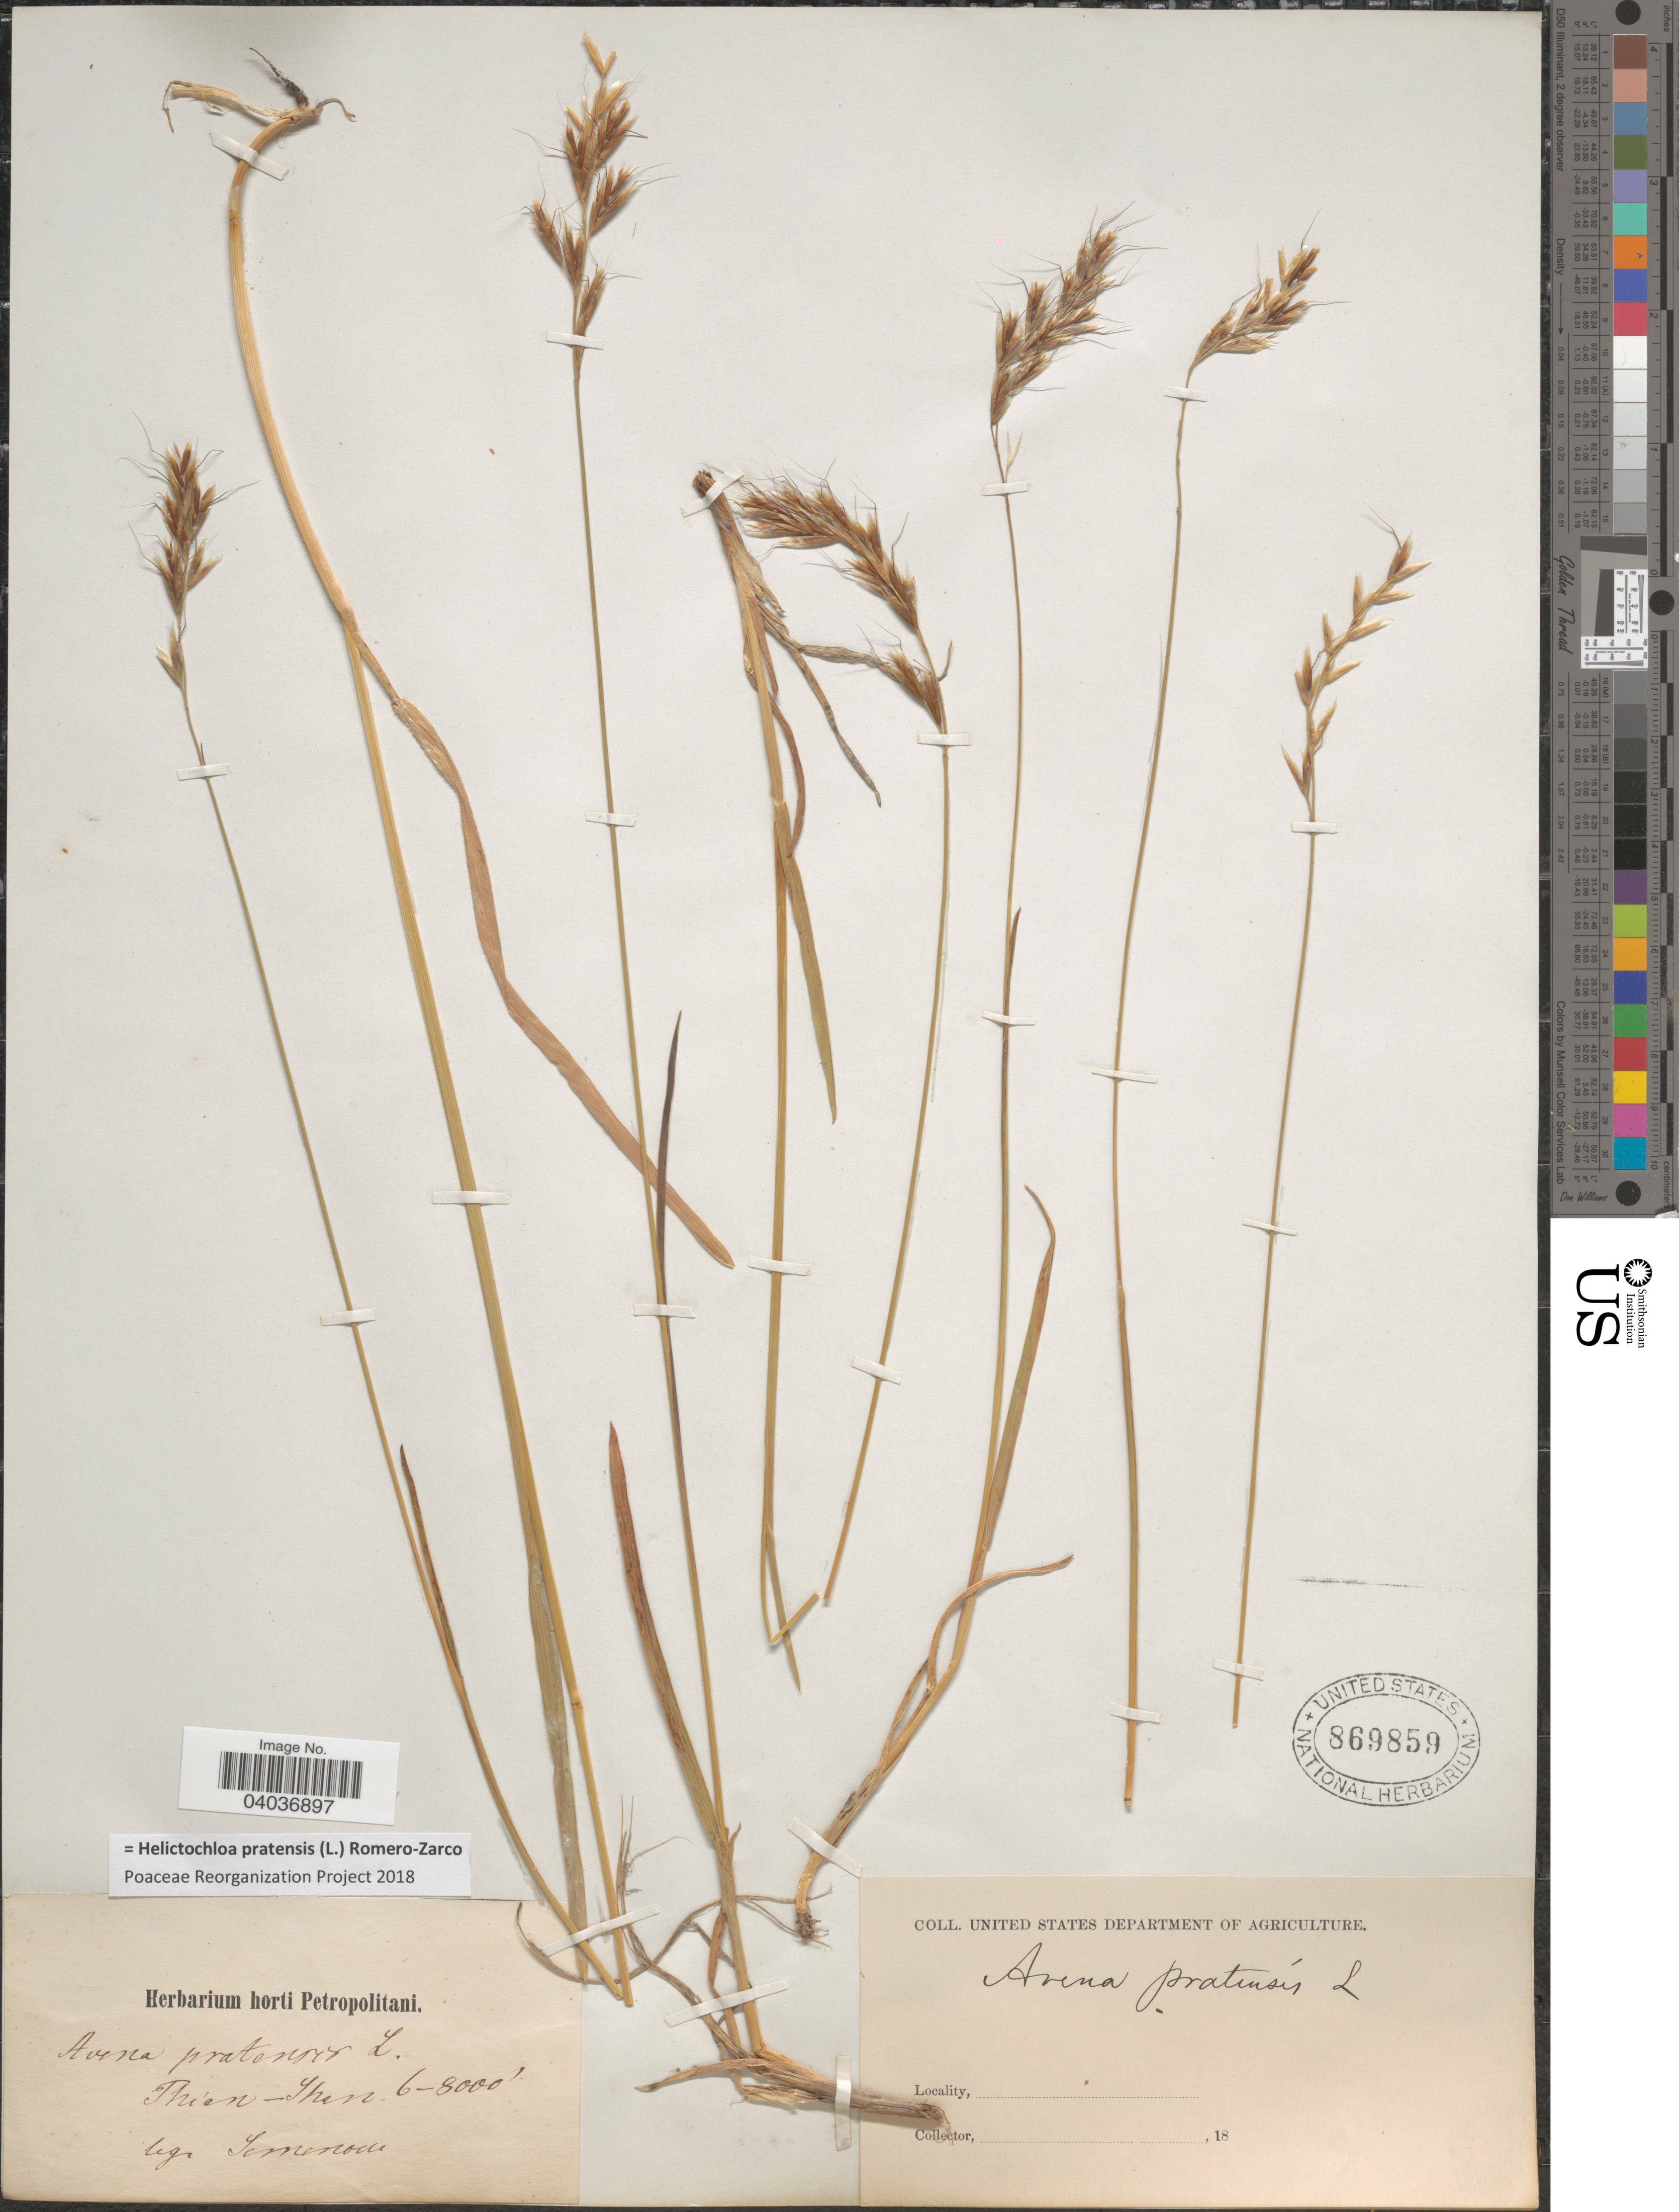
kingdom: Plantae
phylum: Tracheophyta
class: Liliopsida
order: Poales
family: Poaceae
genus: Helictochloa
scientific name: Helictochloa pratensis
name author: (L.) Romero-Zarco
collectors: -- Lemmon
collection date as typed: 18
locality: Thian-Shan.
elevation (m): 1829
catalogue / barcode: US 869859